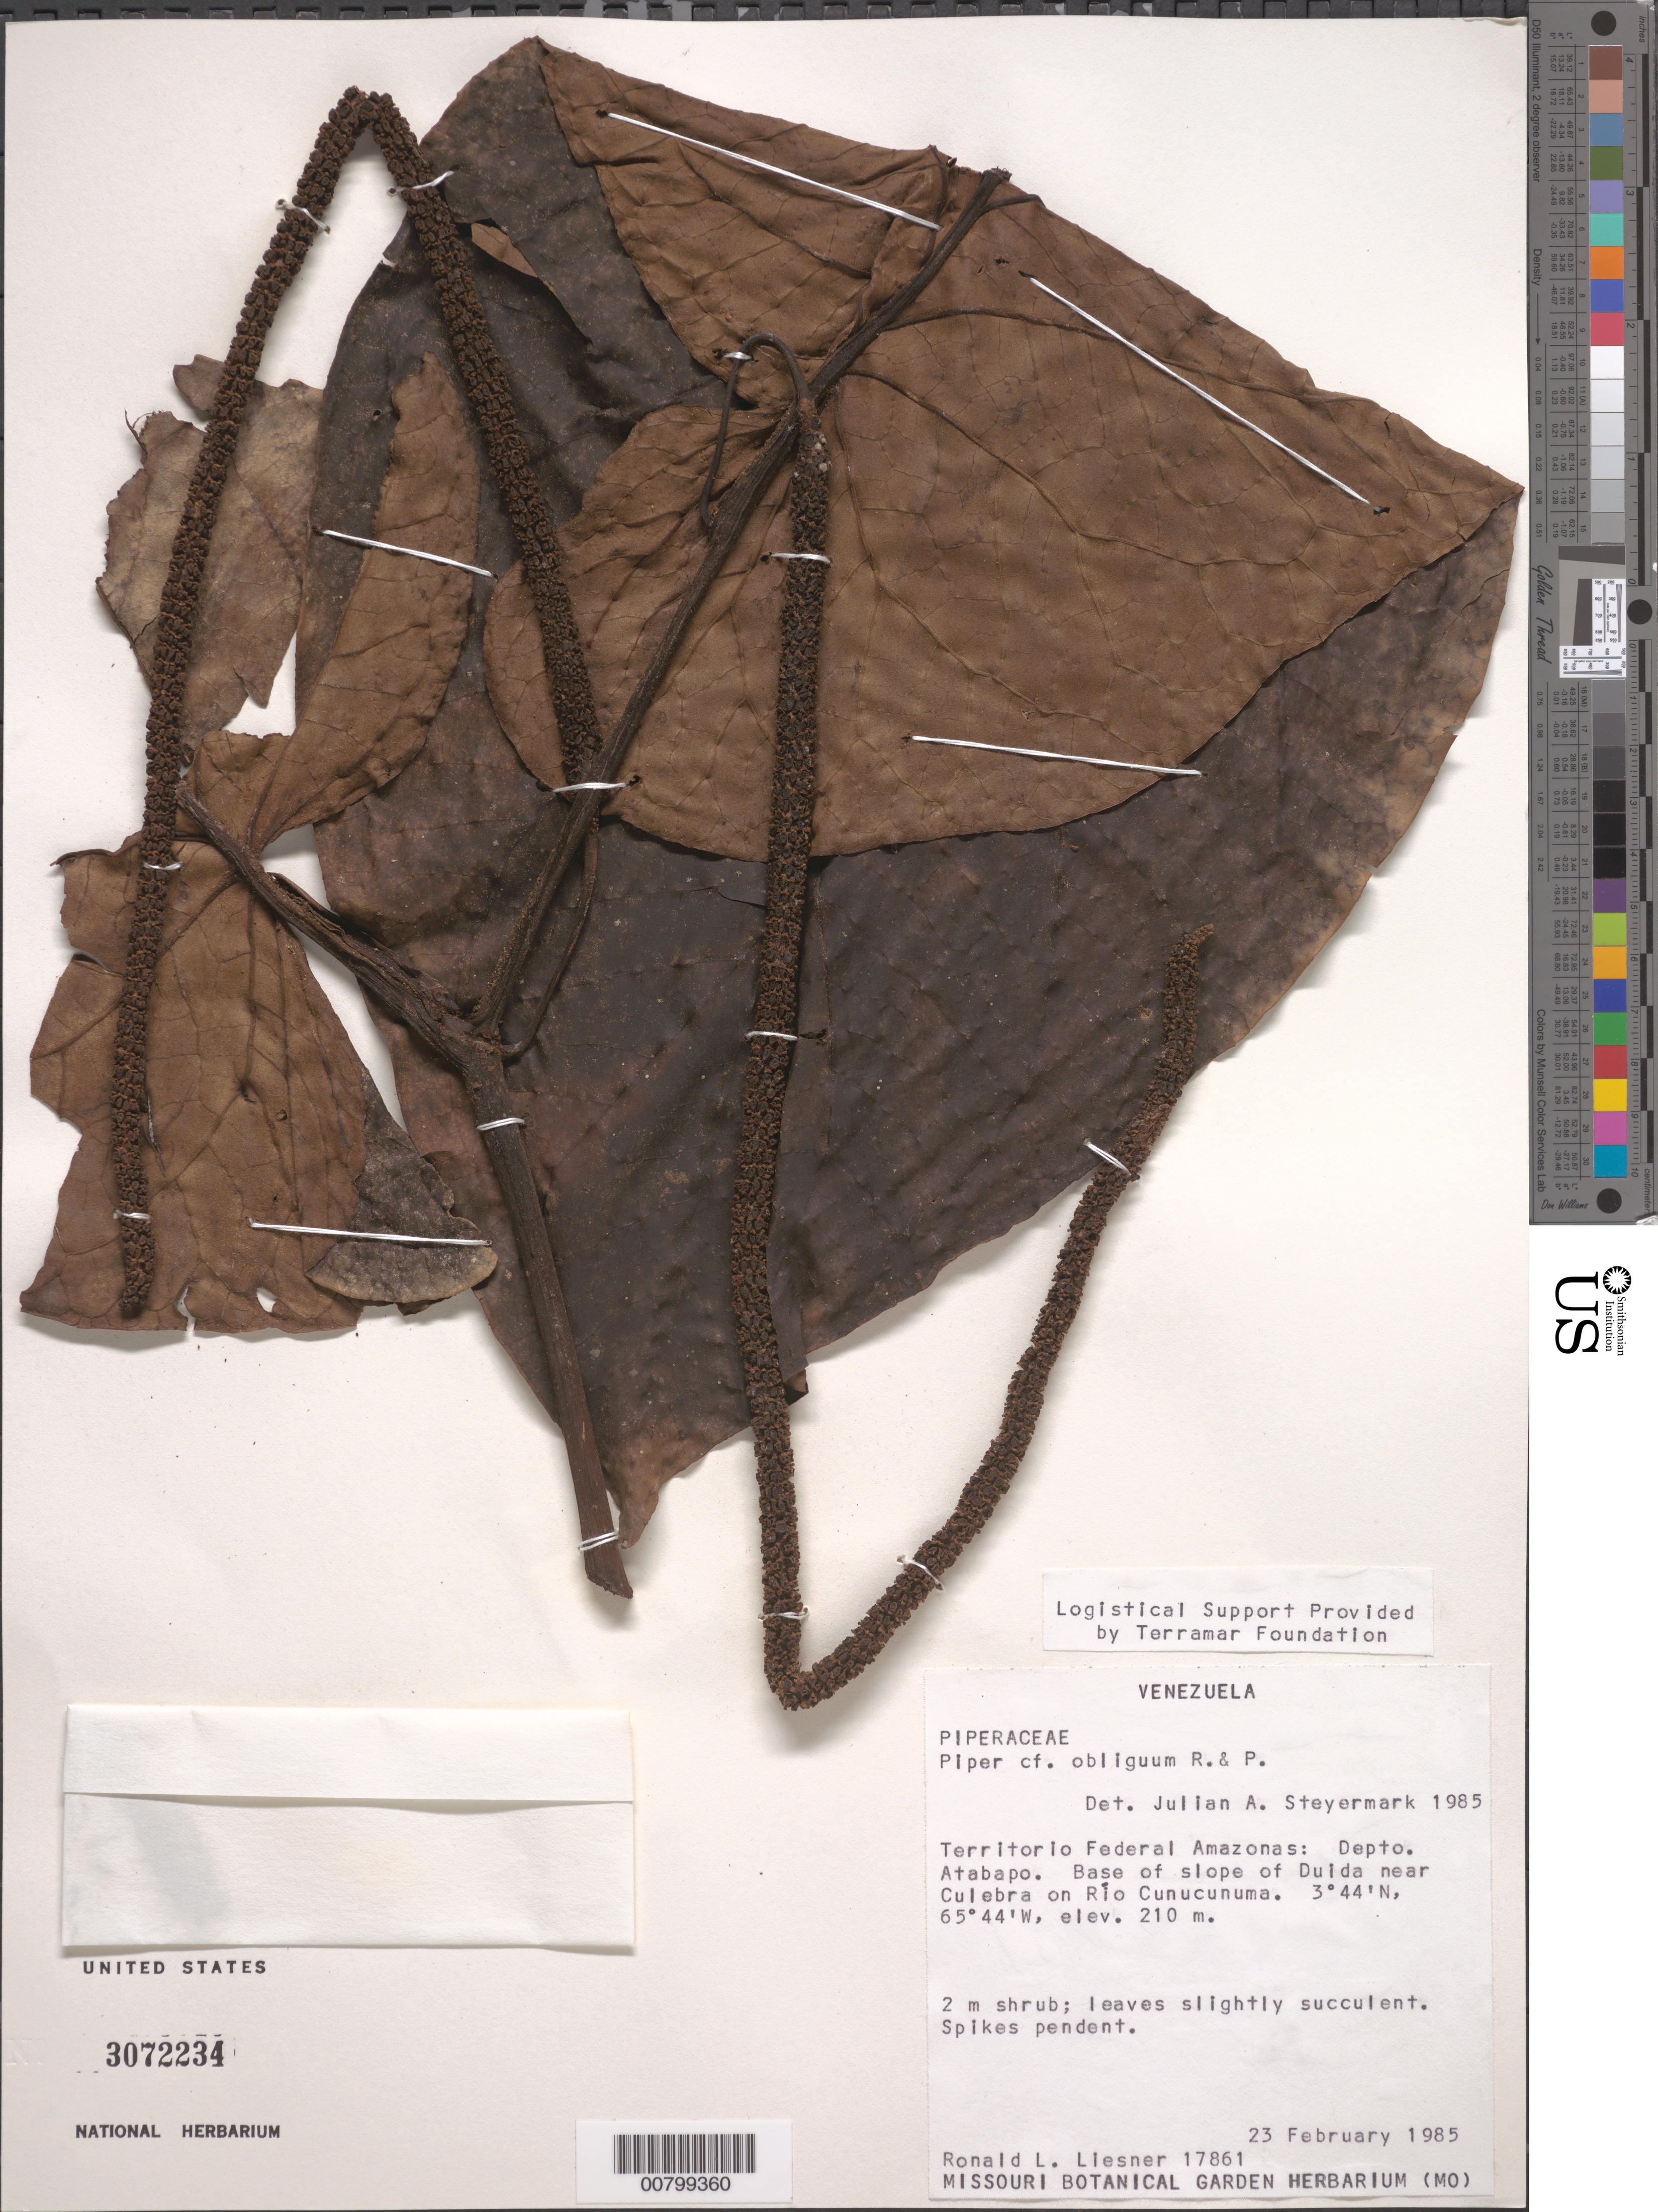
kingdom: Plantae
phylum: Tracheophyta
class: Magnoliopsida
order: Piperales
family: Piperaceae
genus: Piper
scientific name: Piper obliquum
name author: Ruiz & Pav.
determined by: Steyermark, Julian A., (VEN)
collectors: R. L. Liesner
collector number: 17861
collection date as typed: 23-Feb-85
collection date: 1985-02-23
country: Venezuela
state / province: Amazonas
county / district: Atabapo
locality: Duida, base of slope, near Culebra on Río Cunucunuma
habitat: Base of slope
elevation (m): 210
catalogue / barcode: US 3072234